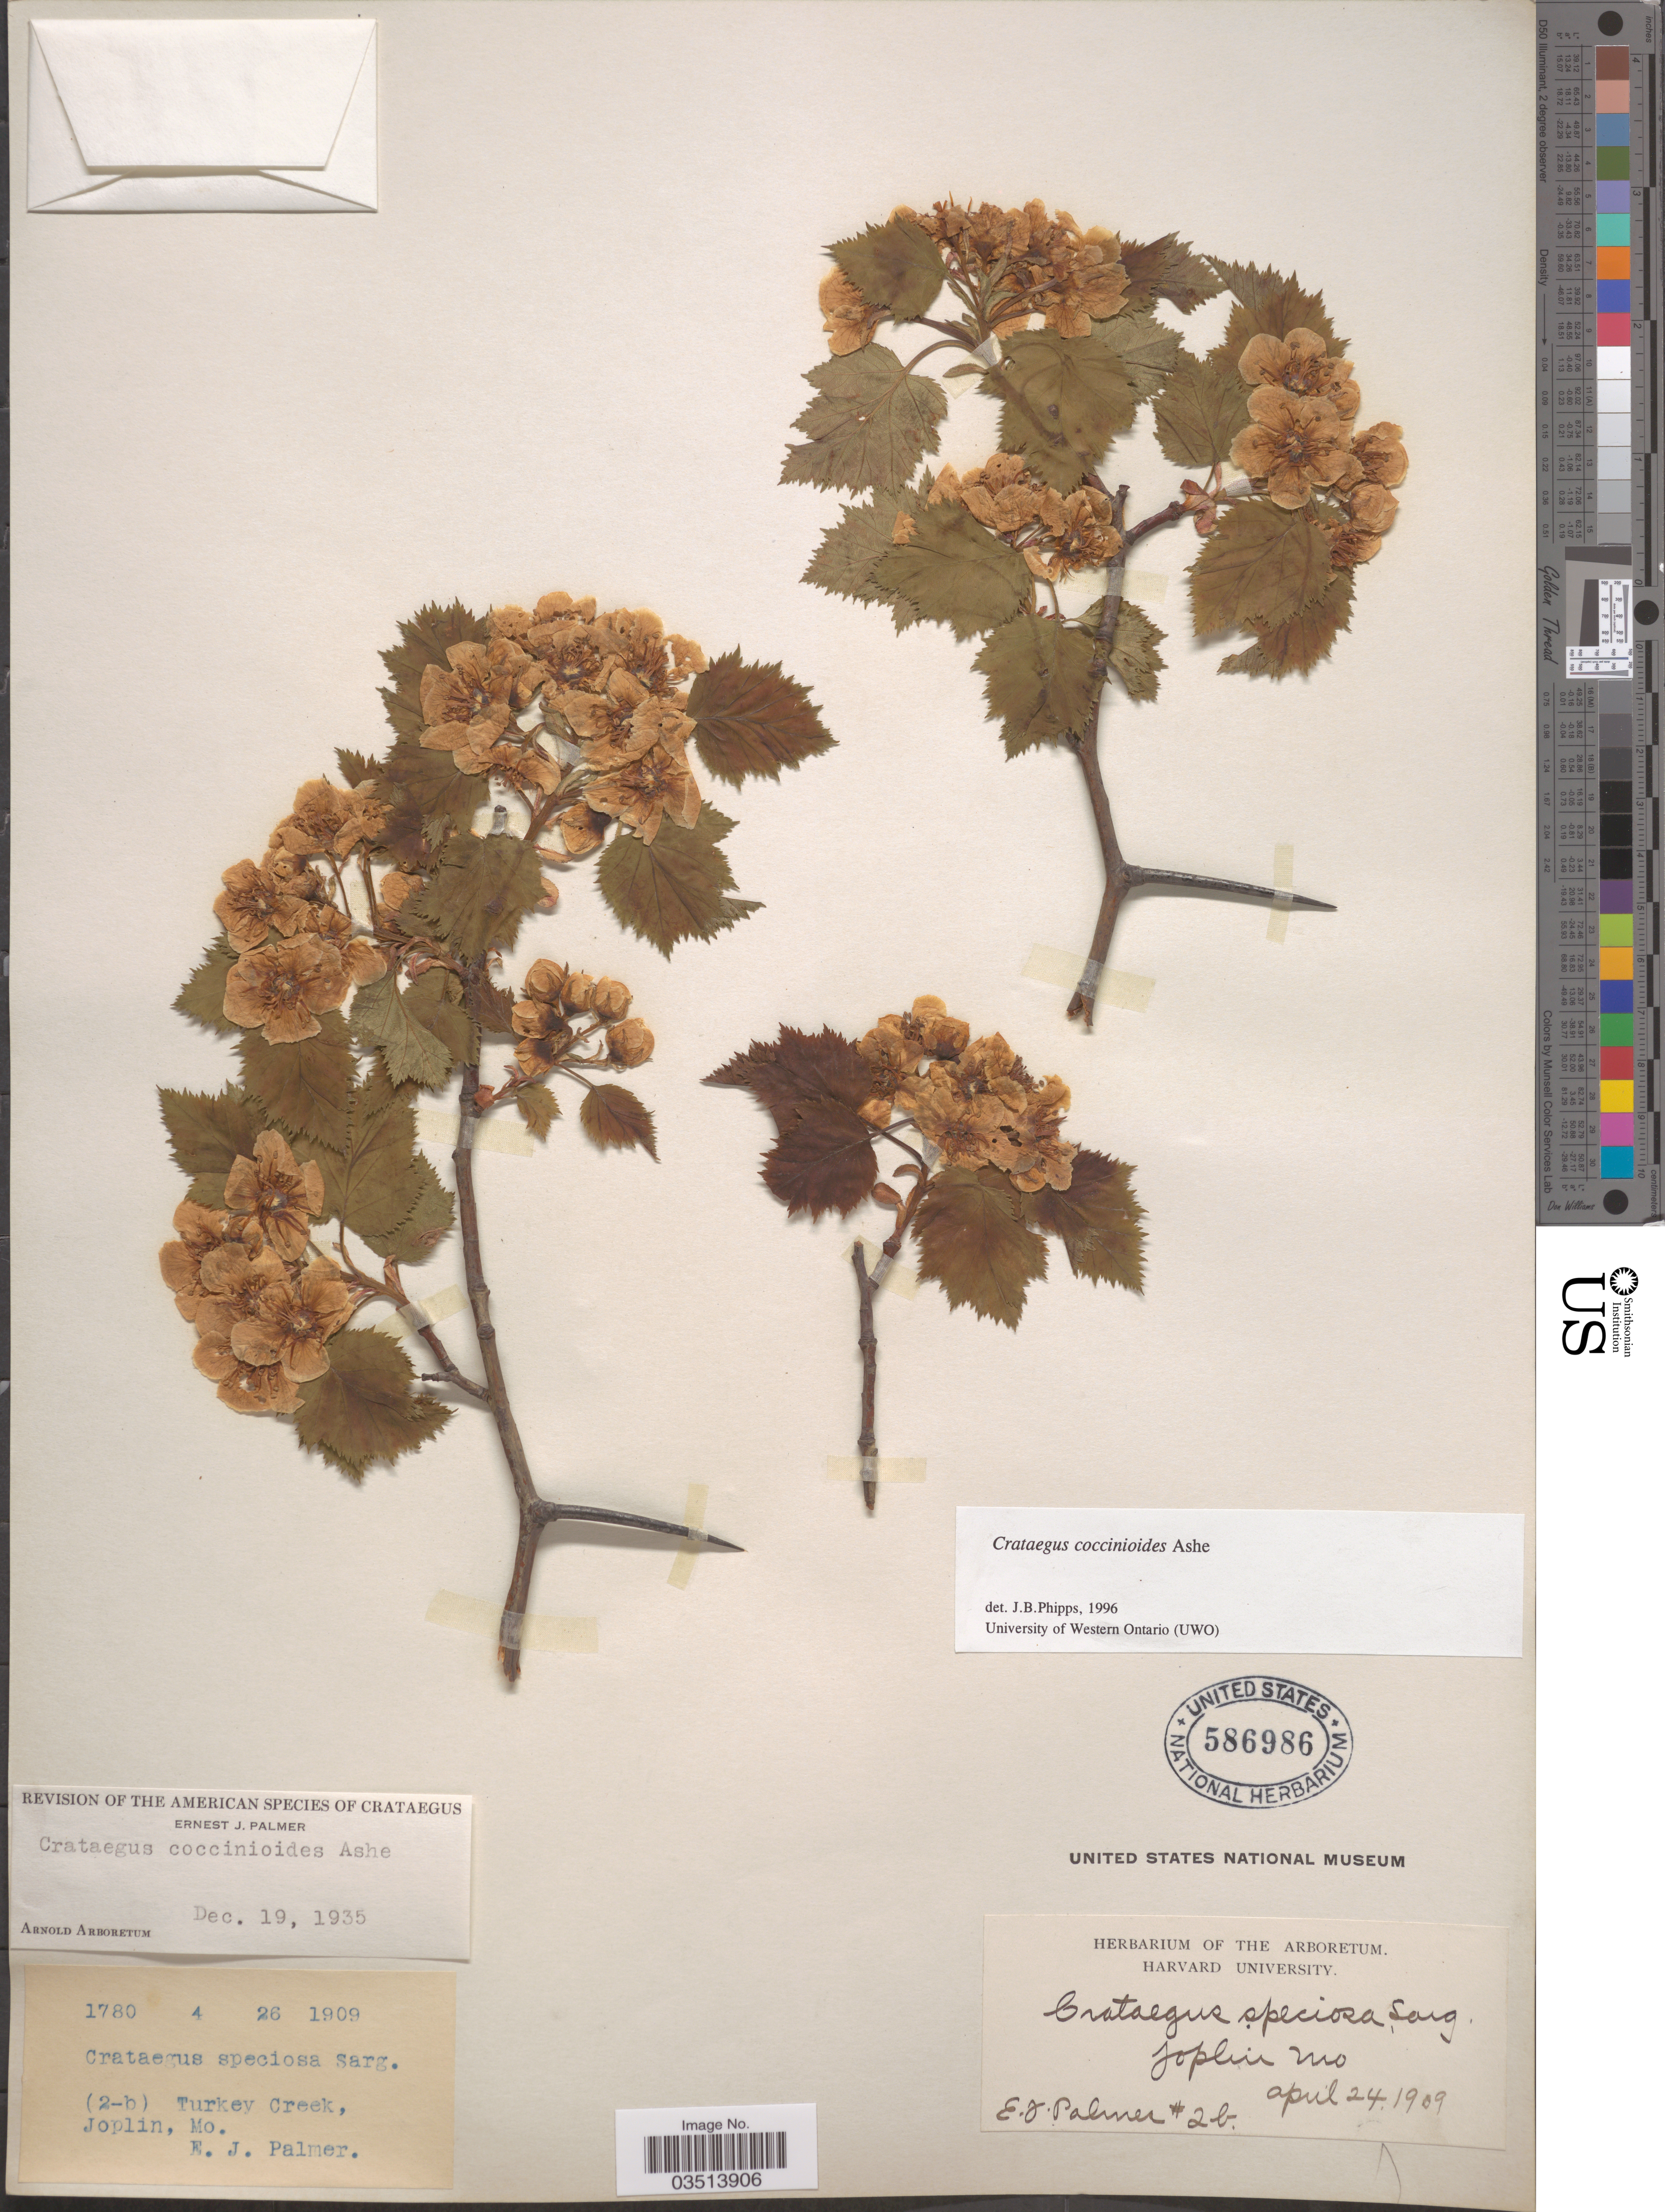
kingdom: Plantae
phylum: Tracheophyta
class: Magnoliopsida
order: Rosales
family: Rosaceae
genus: Crataegus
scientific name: Crataegus coccinioides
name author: Ashe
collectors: E. J. Palmer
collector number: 1780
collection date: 1909-04-26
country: United States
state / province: Missouri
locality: Turkey Creek, Joplin.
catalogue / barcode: US 586986